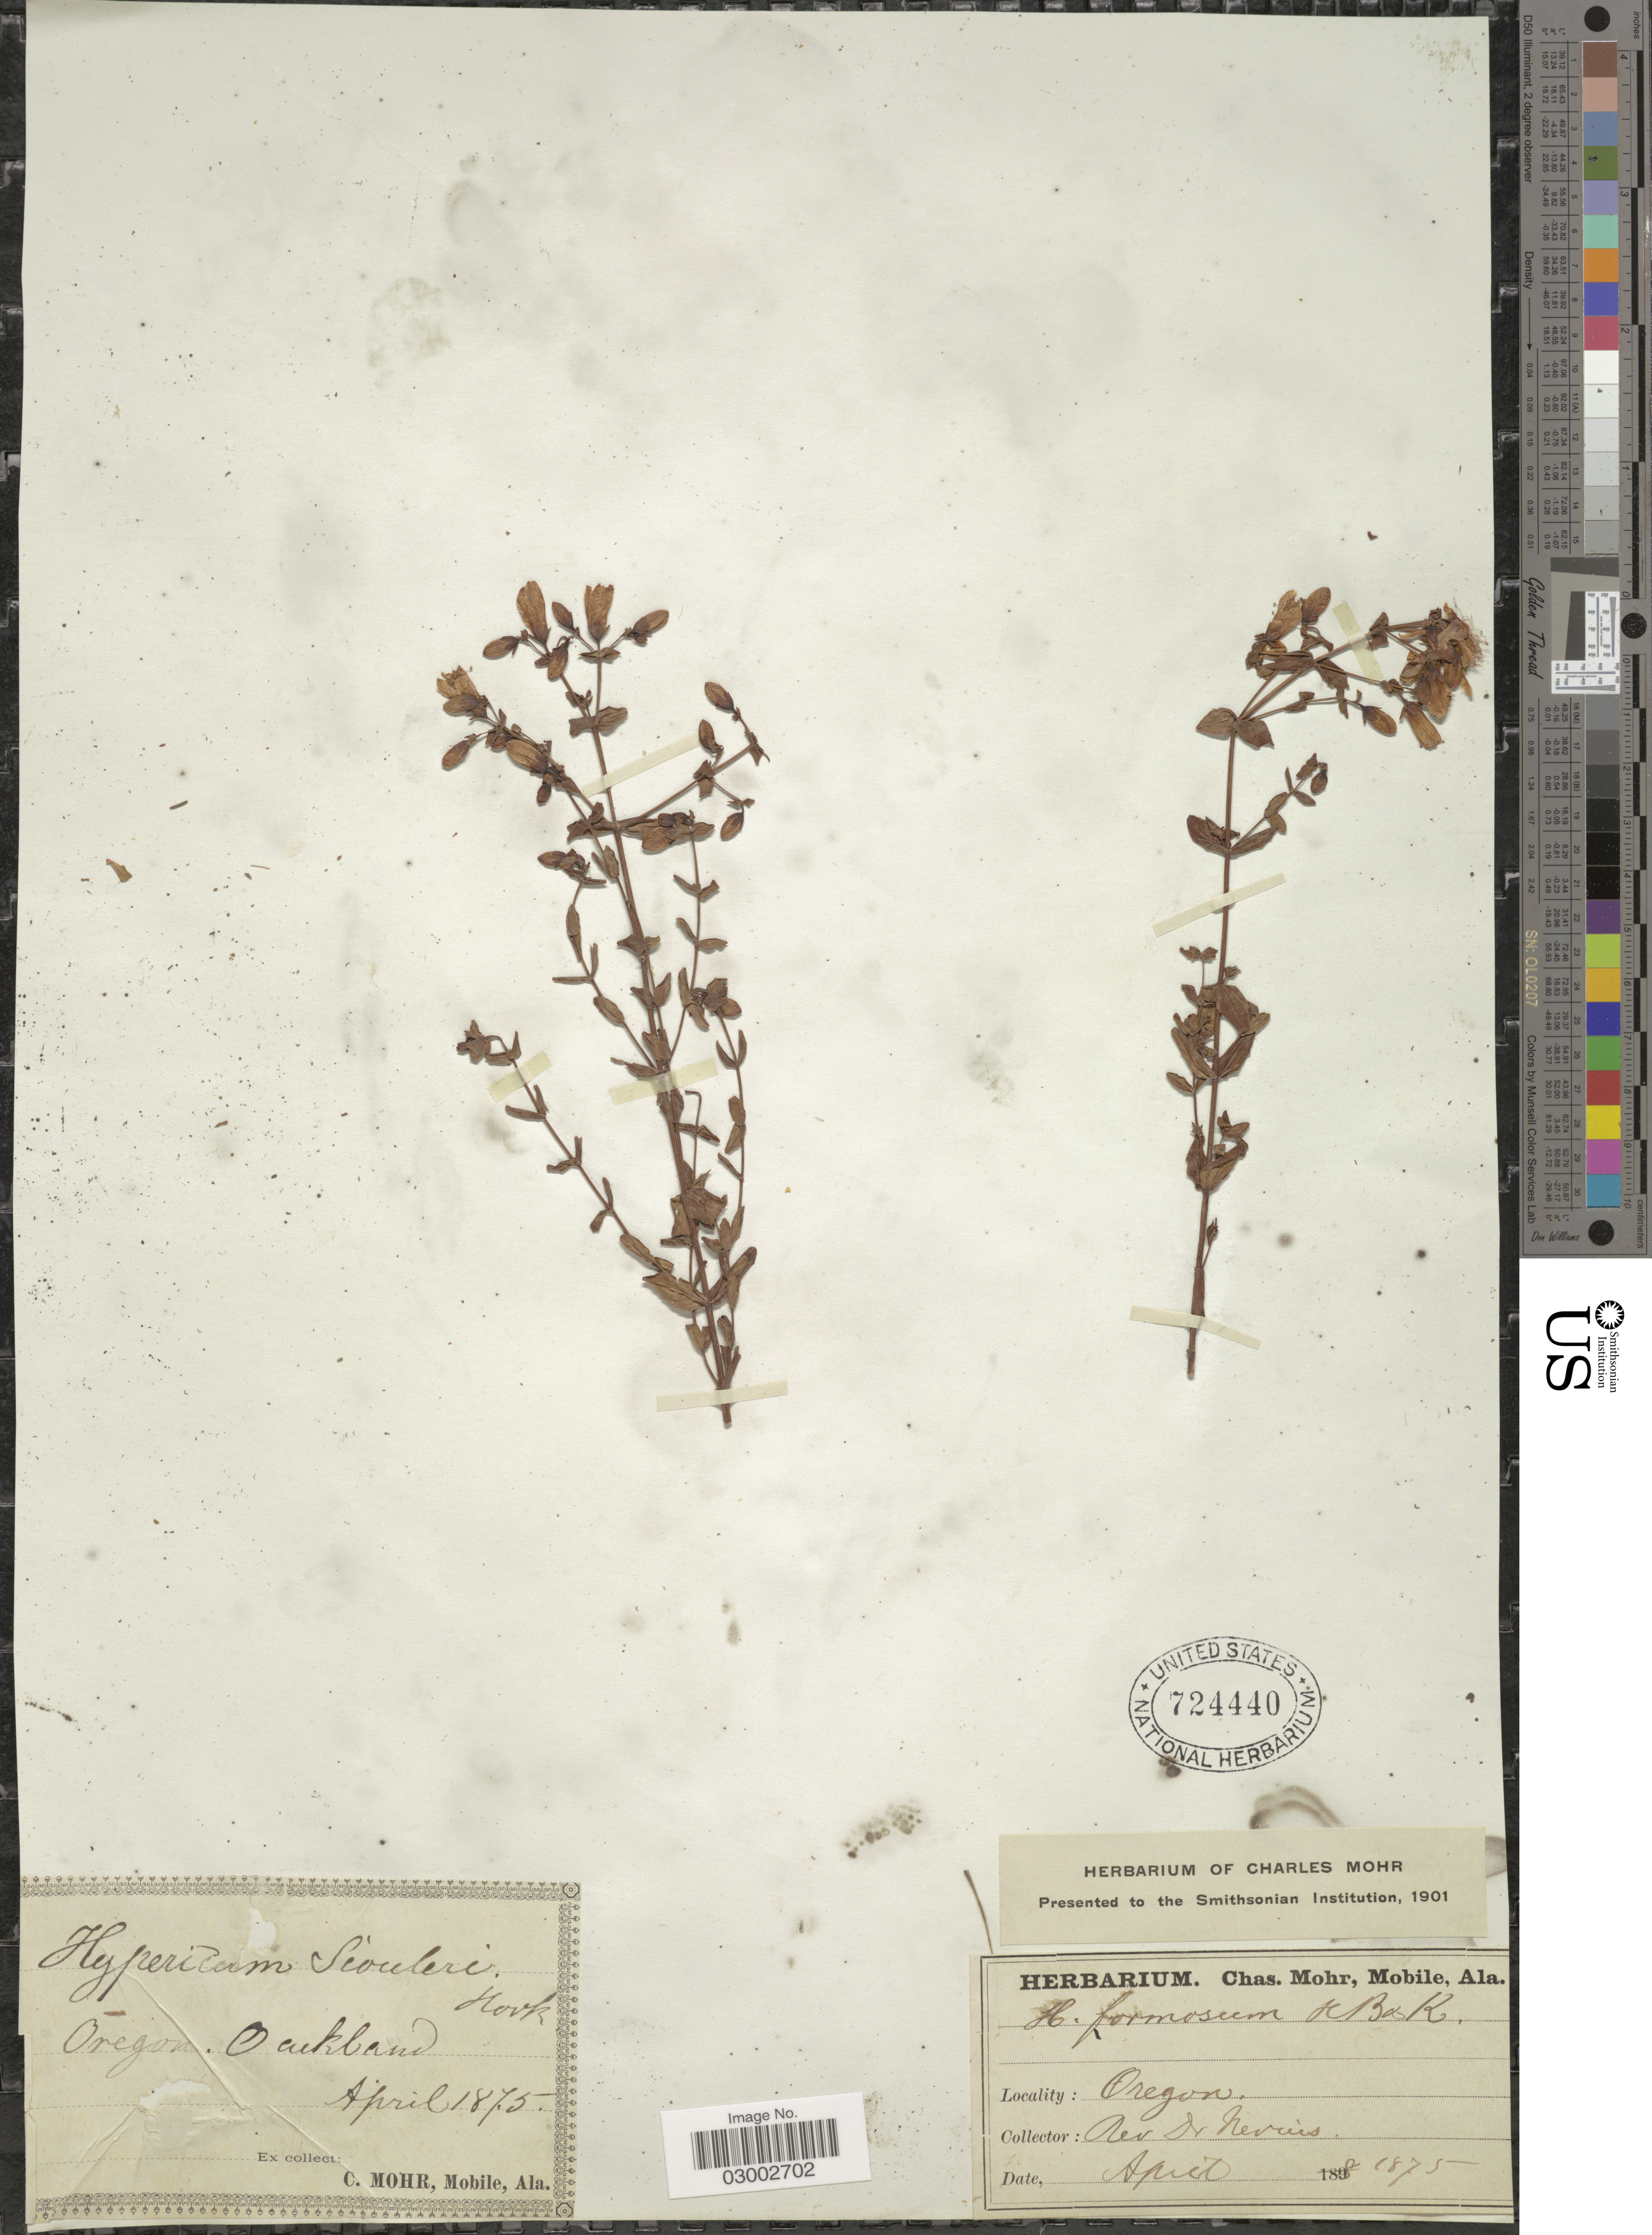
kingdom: Plantae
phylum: Tracheophyta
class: Magnoliopsida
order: Malpighiales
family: Hypericaceae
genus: Hypericum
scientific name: Hypericum scouleri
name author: Hook.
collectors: D. Nevius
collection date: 1875-04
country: United States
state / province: Oregon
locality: Oakland.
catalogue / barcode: US 724440